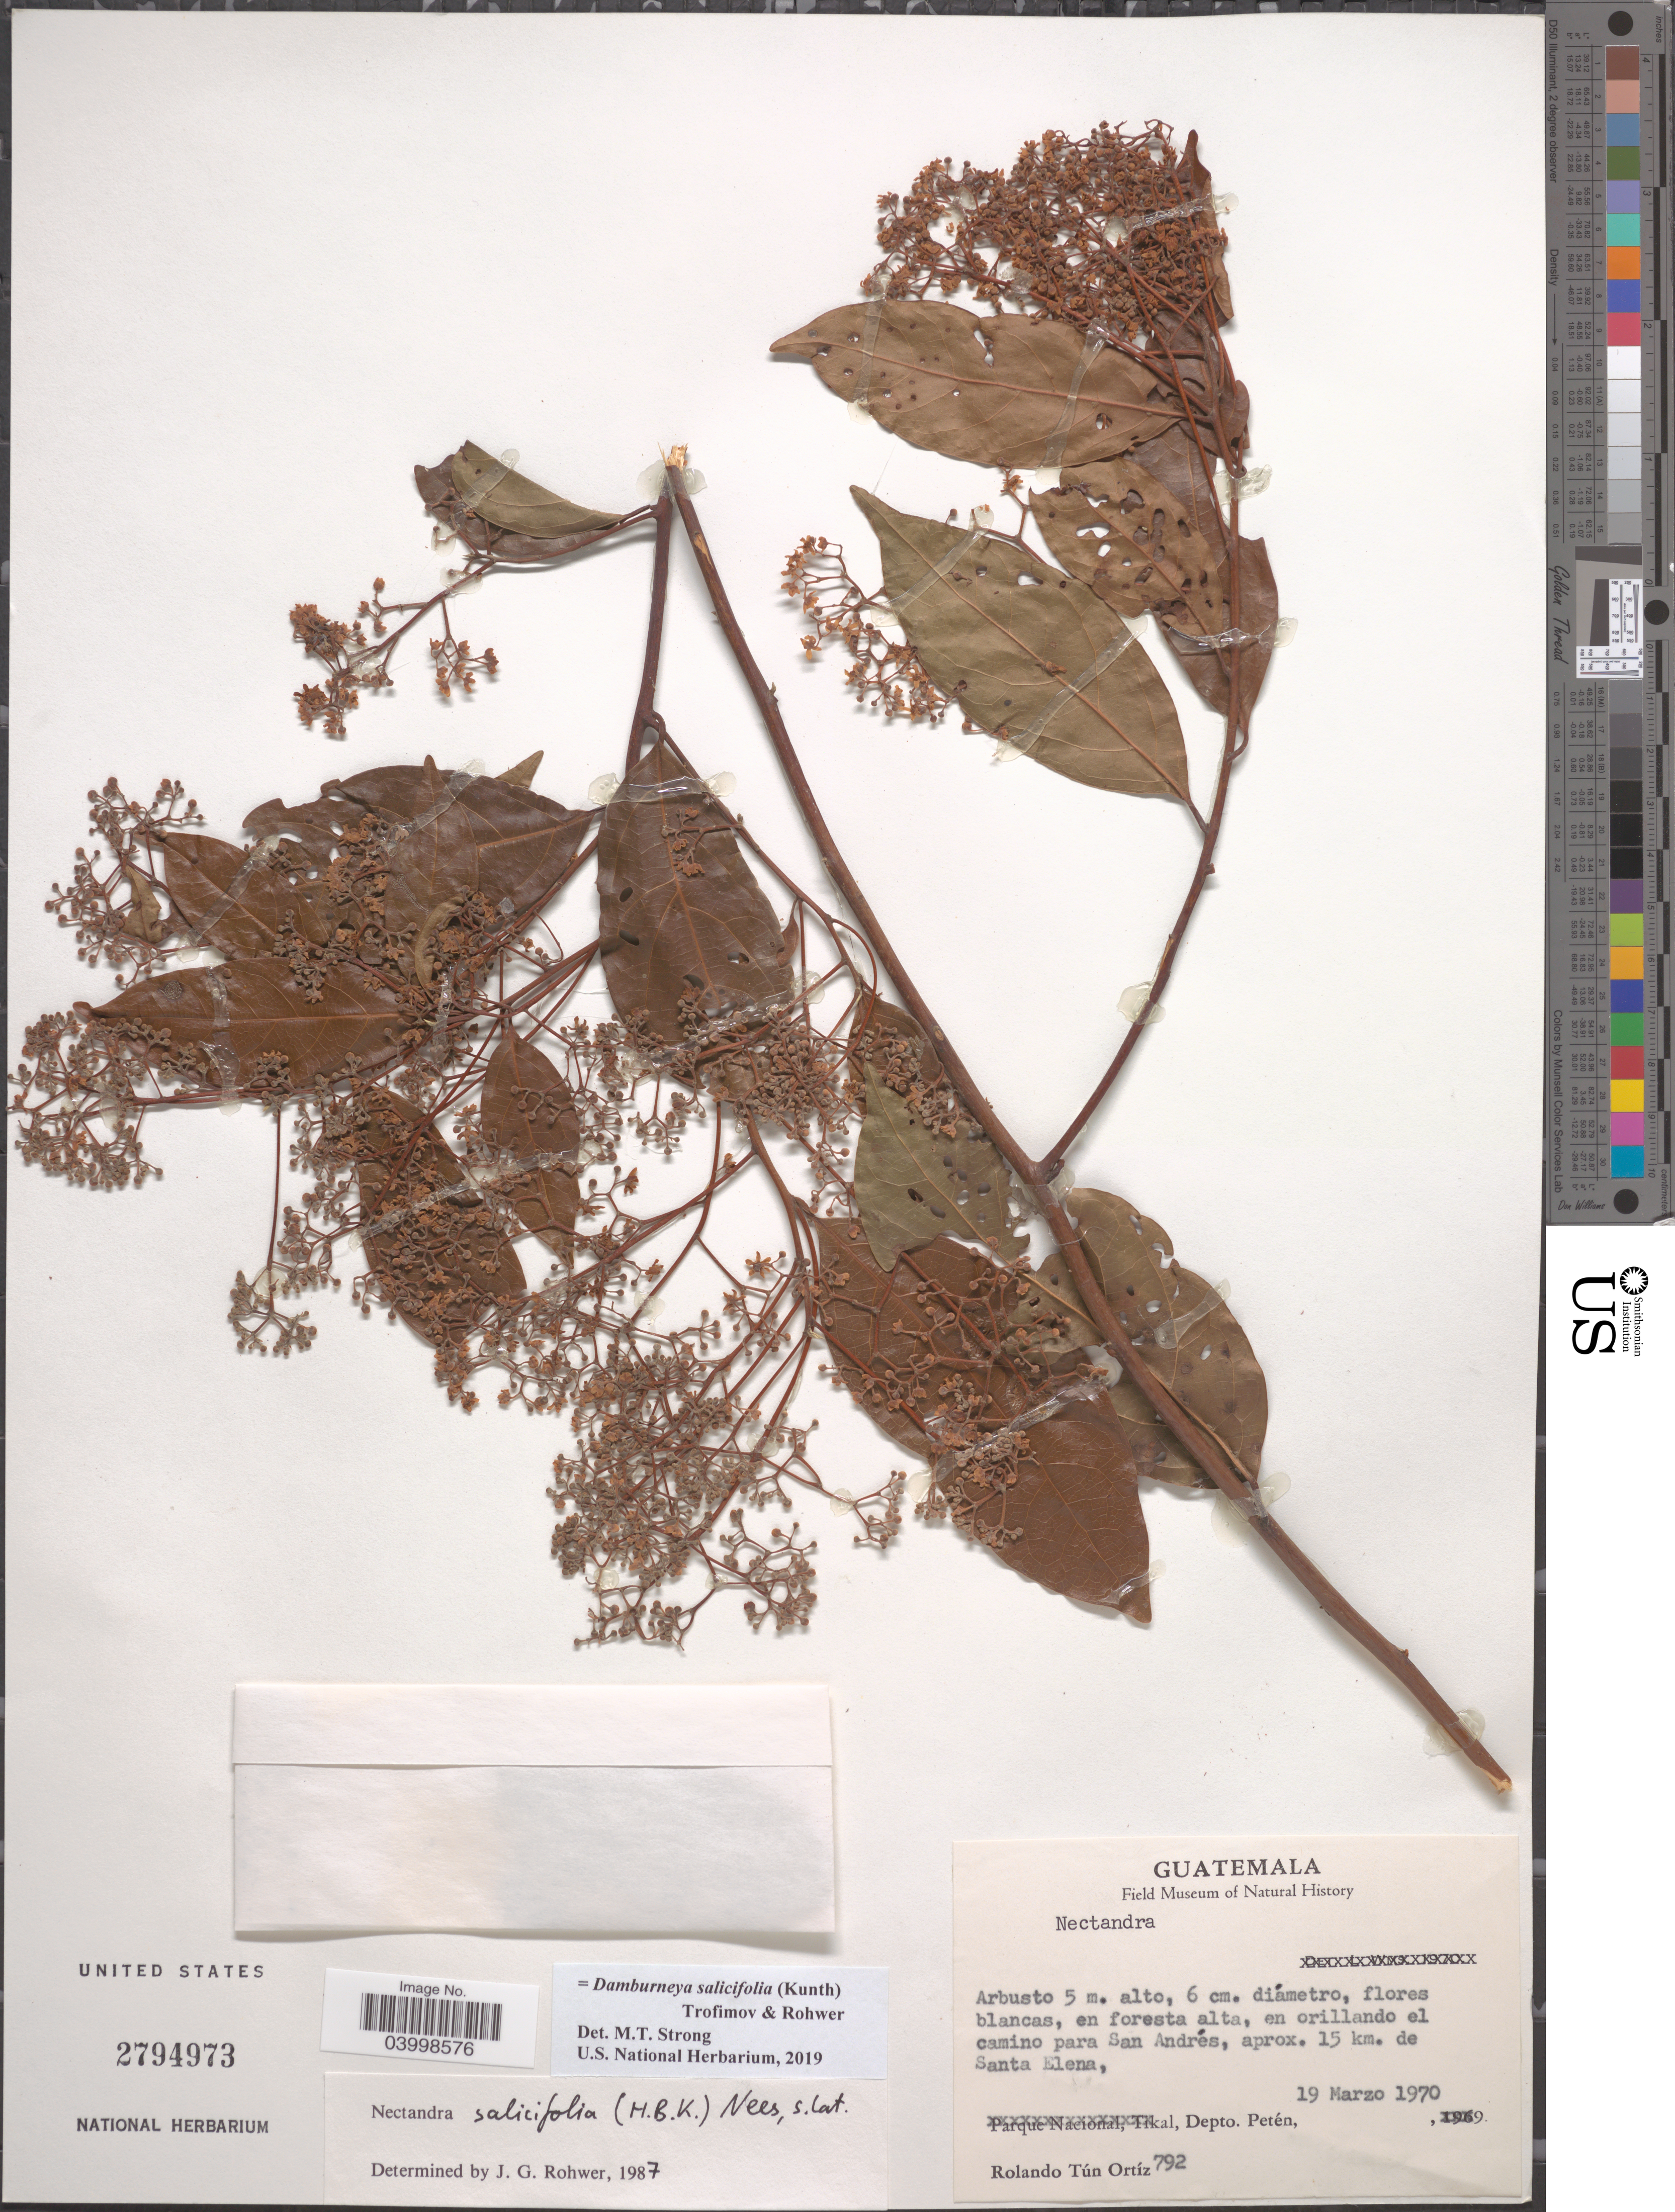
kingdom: Plantae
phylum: Tracheophyta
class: Magnoliopsida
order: Laurales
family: Lauraceae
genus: Damburneya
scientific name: Damburneya salicifolia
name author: (Kunth) Trofimov & Rohwer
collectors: R. T. Ortíz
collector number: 792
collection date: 1970-03-19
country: Guatemala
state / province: El Peten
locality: En orillando el camino para San Andrés, aprox. 15 km. de Santa Elena, Depto. Petén.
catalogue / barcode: US 2794973